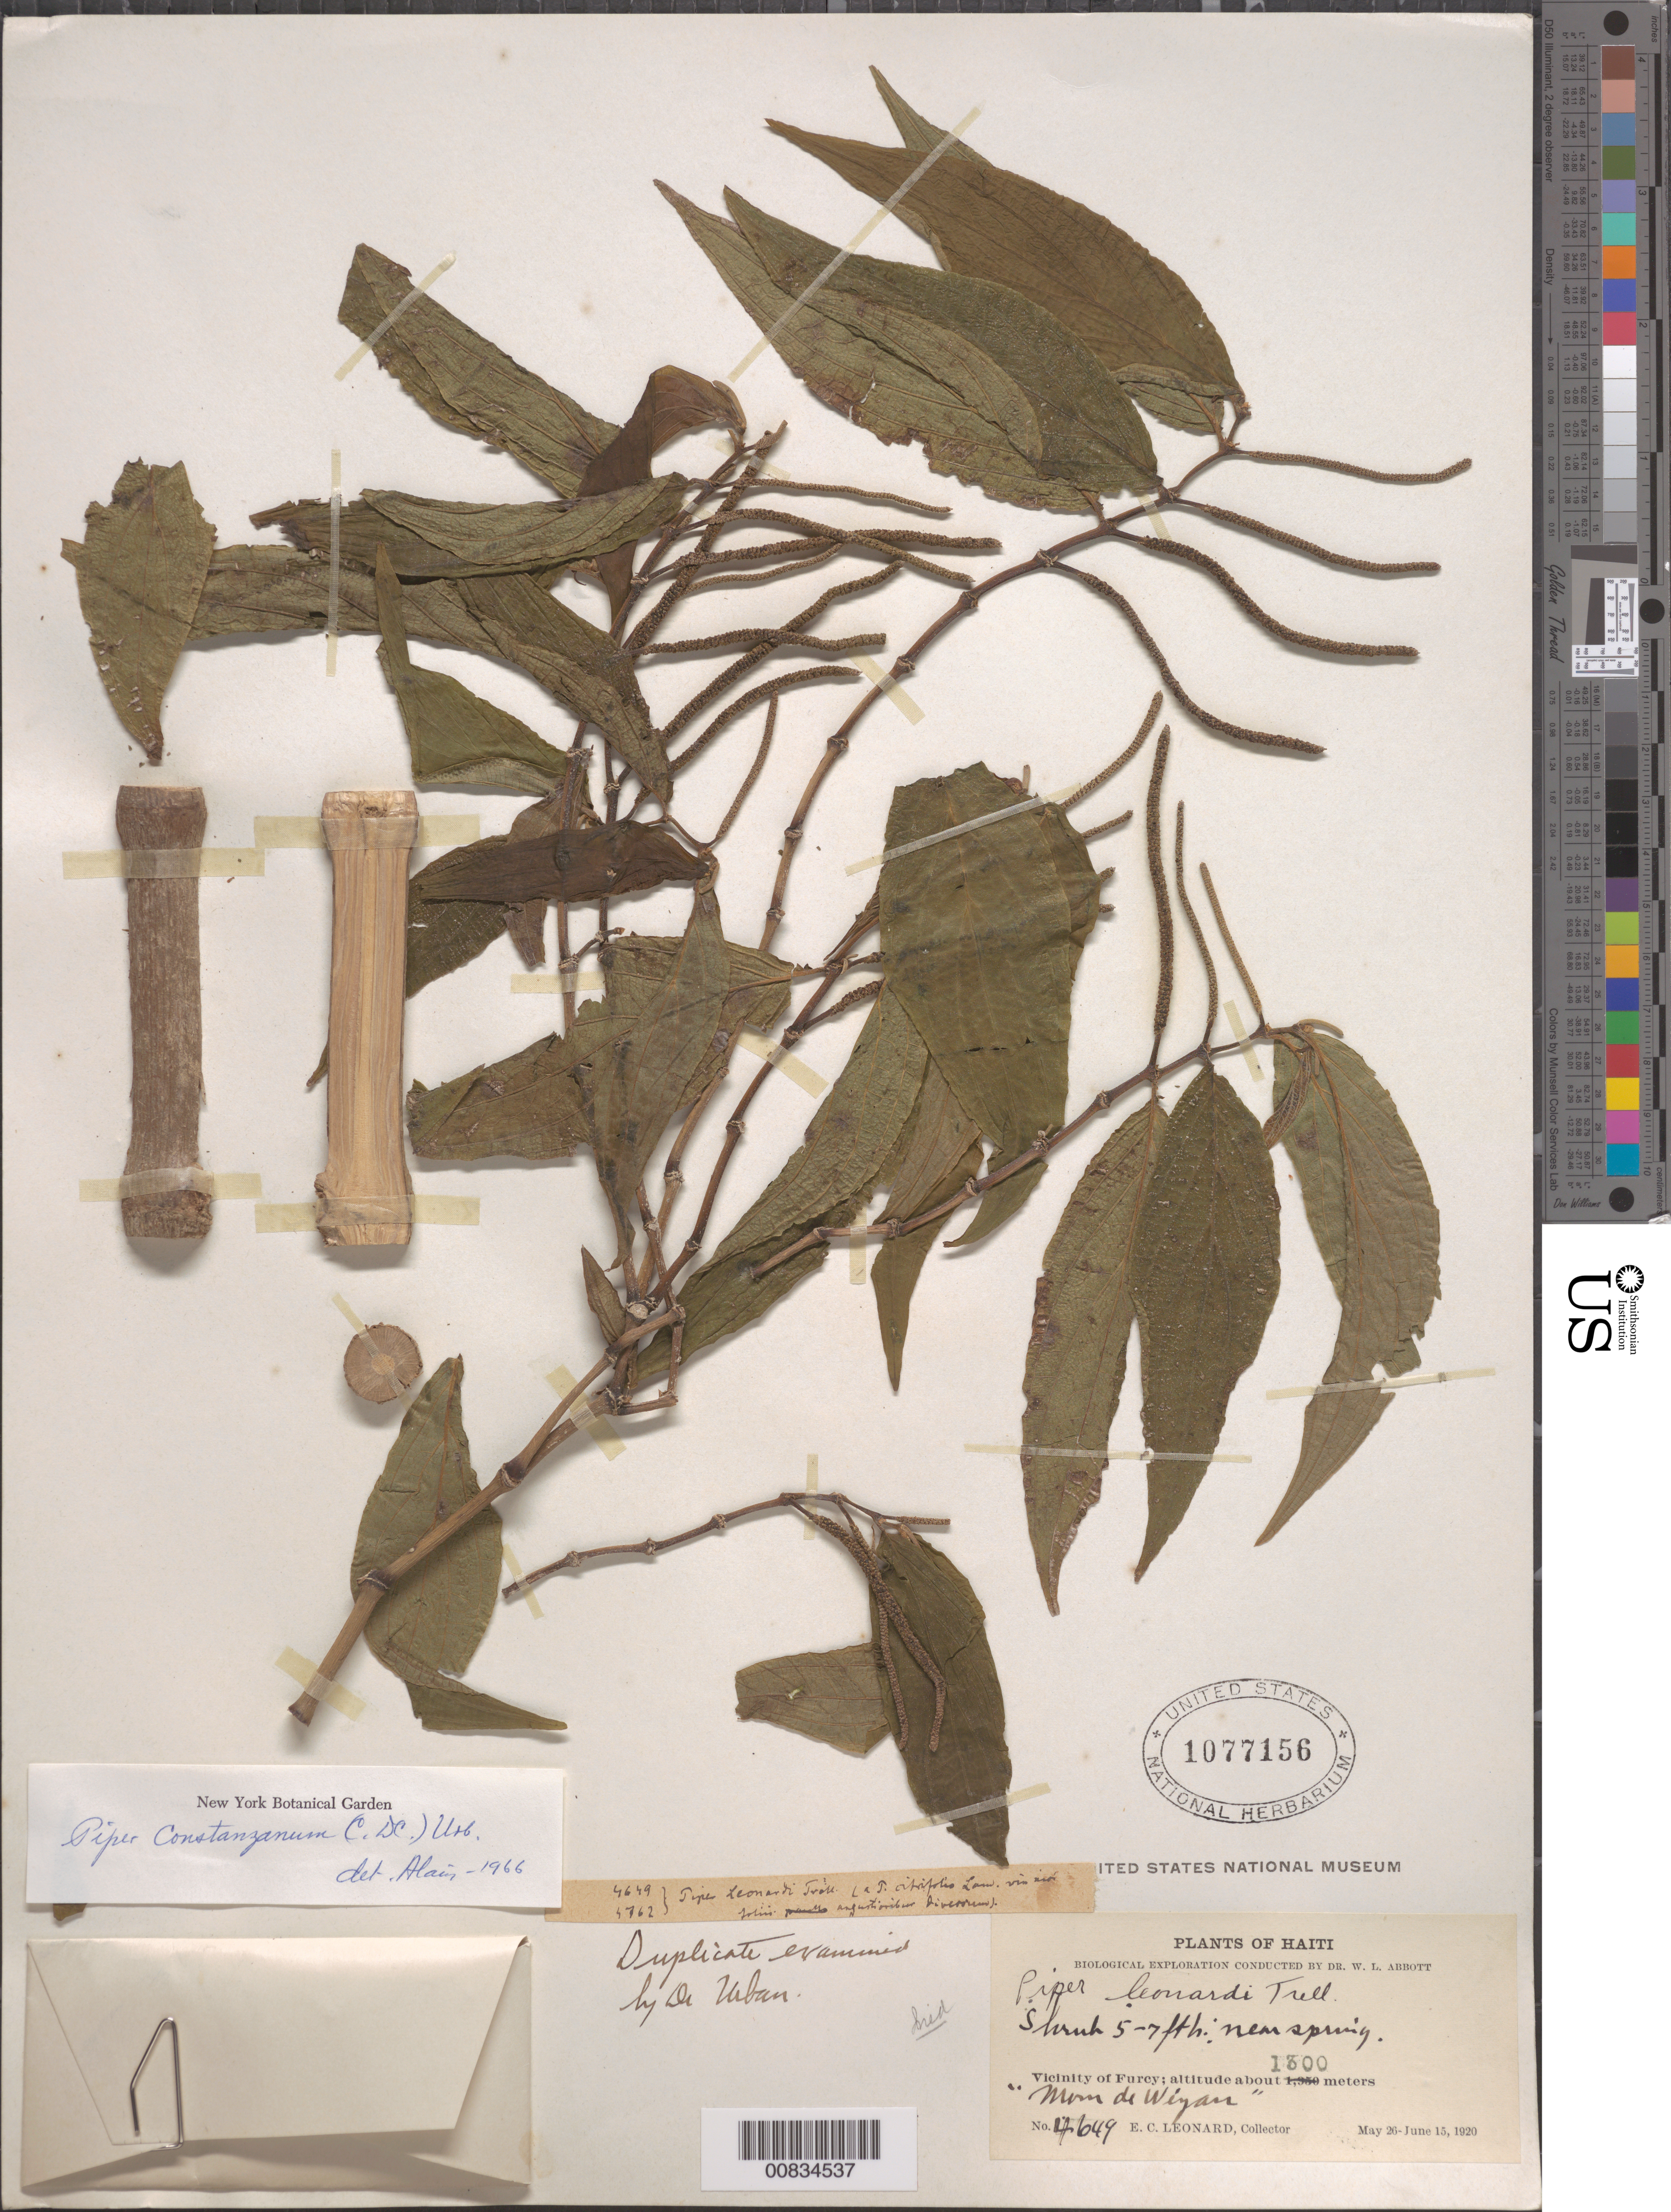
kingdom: Plantae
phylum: Tracheophyta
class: Magnoliopsida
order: Piperales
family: Piperaceae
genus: Piper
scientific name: Piper constanzanum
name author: (C. DC.) Urb.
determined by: Liogier, Alain H.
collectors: E. C. Leonard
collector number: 4649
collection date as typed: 26 May 1920 to 15 Jun 1920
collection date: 1920-05-26/1920-06-15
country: Haiti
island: Hispaniola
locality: Vicinity of Furcy. "Morne de Wiyan"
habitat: Near spring.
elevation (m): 1300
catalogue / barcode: US 1077156